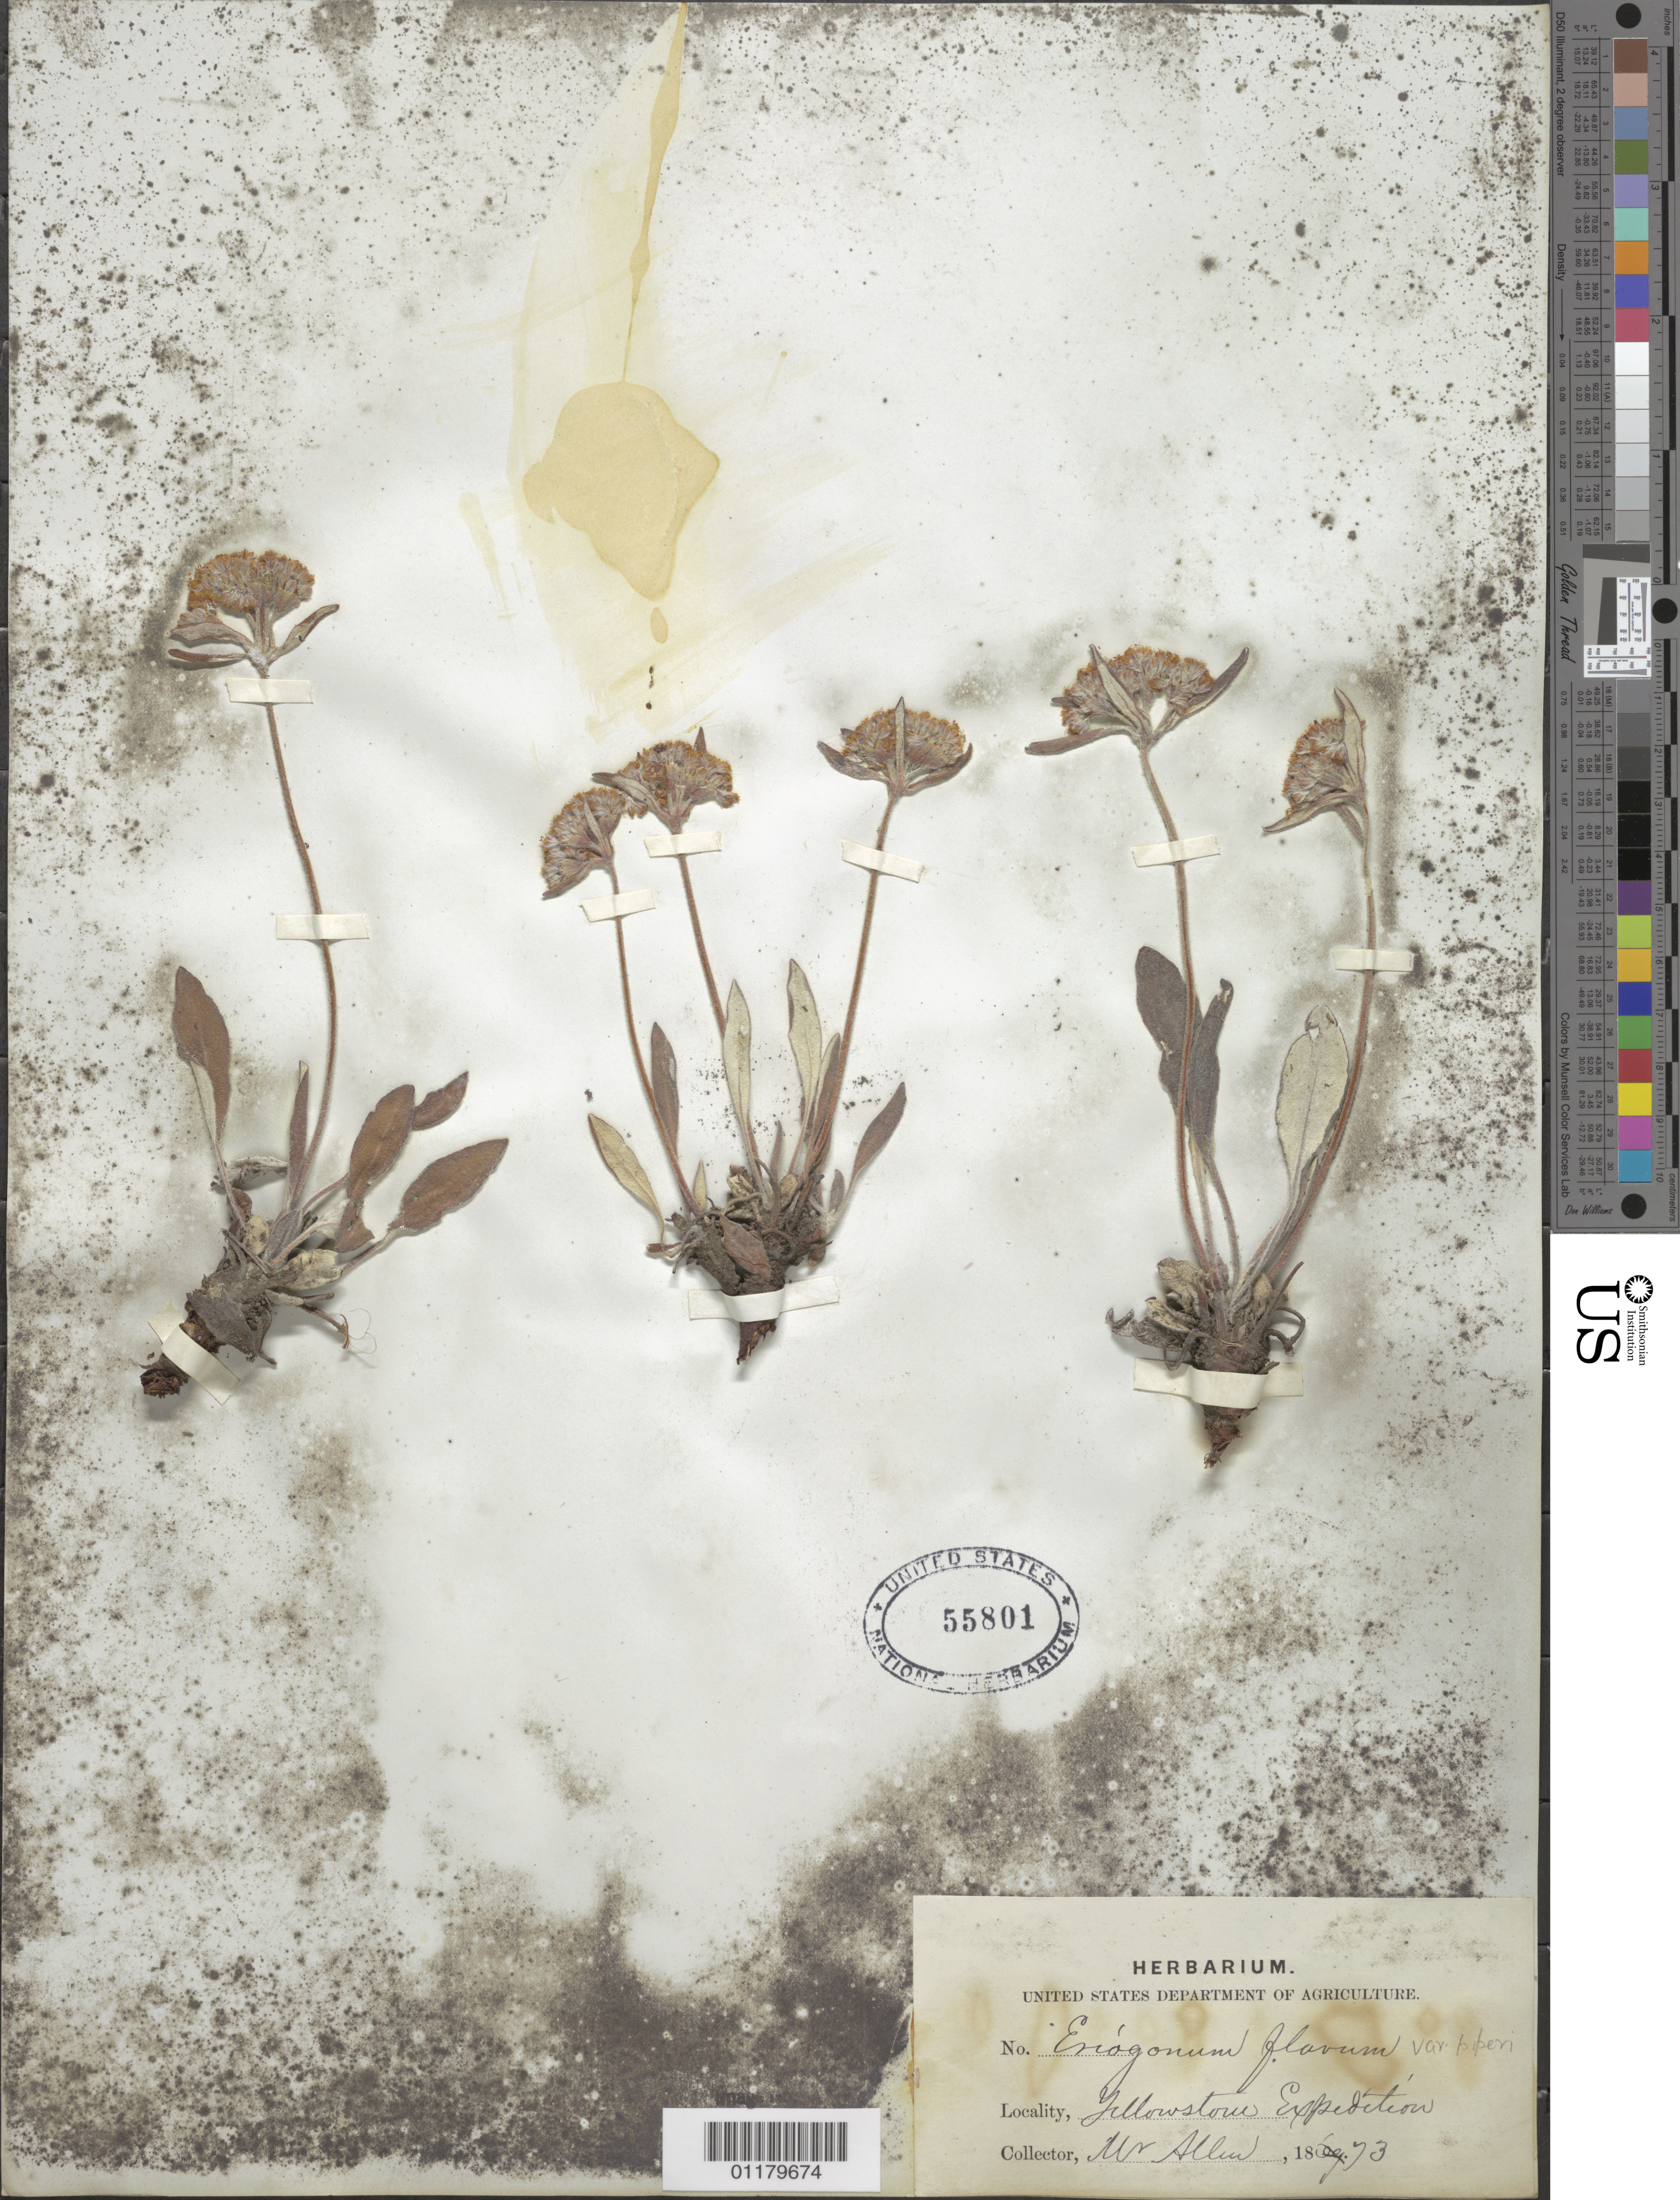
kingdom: Plantae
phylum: Tracheophyta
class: Magnoliopsida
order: Caryophyllales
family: Polygonaceae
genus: Eriogonum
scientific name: Eriogonum flavum var. piperi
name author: M.E. Jones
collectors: -- Allen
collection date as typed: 1873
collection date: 1873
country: United States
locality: Yellowstone Exp.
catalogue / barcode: US 55801